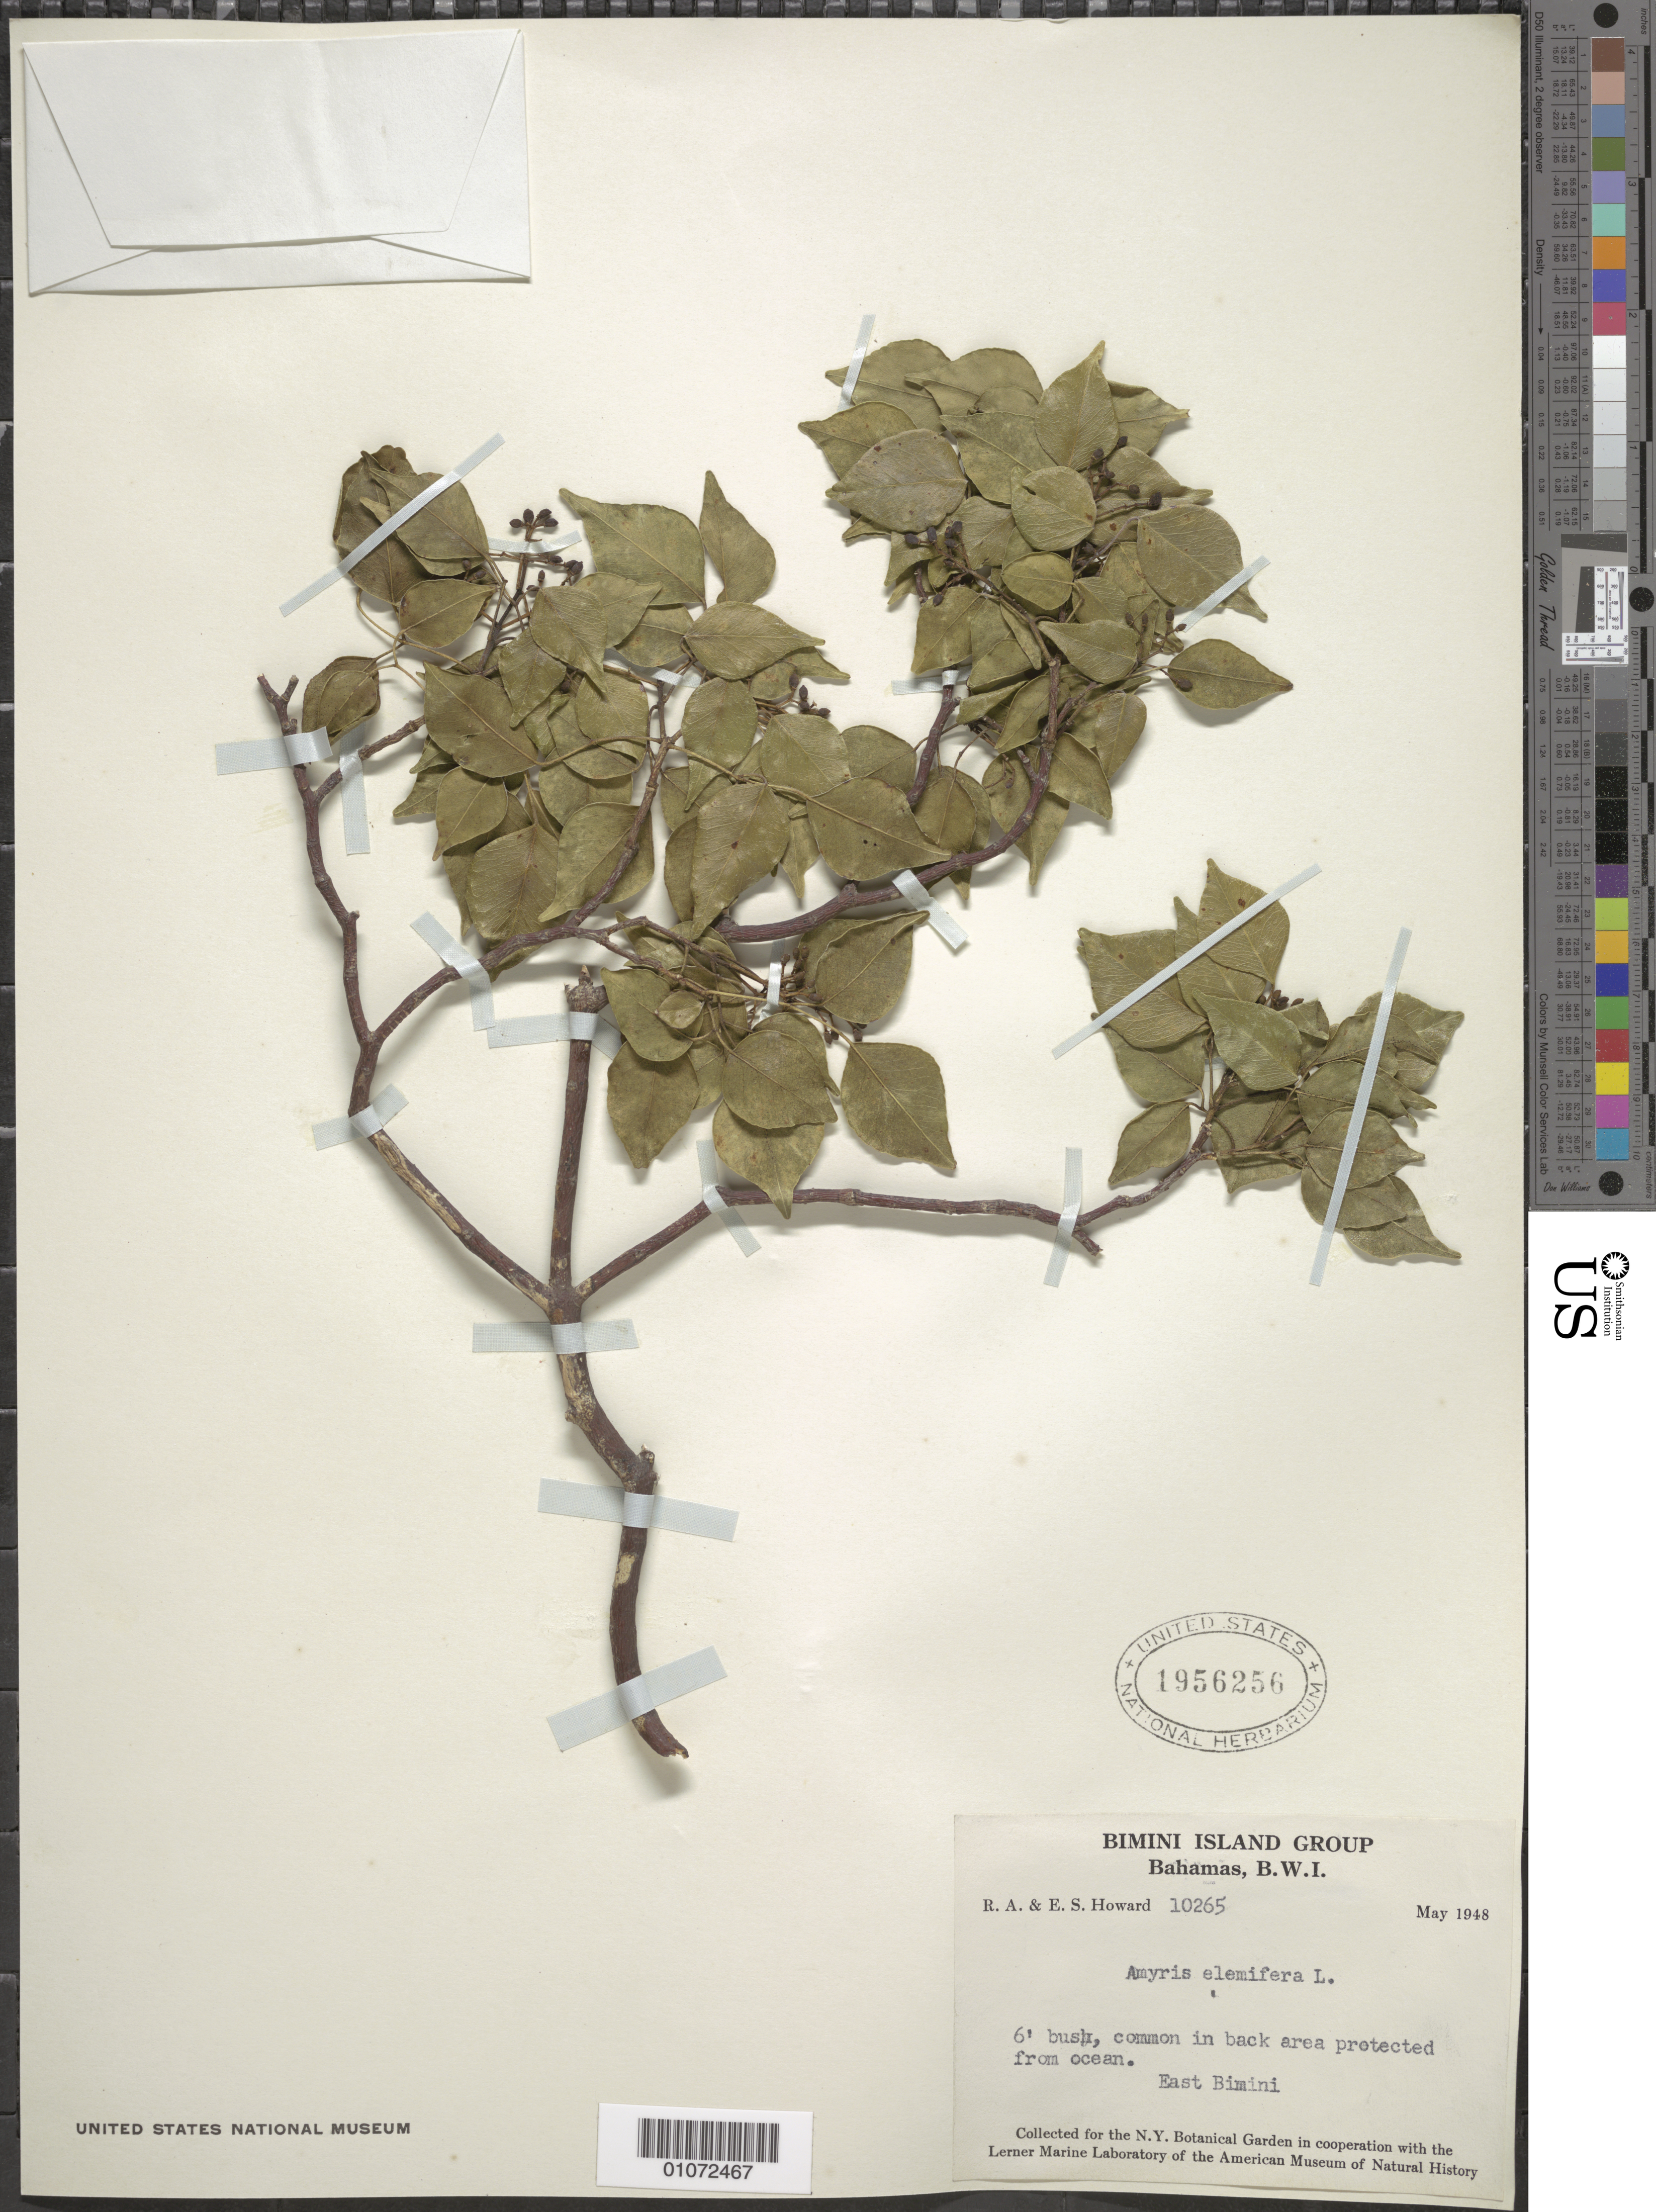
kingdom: Plantae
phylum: Tracheophyta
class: Magnoliopsida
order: Sapindales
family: Rutaceae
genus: Amyris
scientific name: Amyris elemifera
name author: L.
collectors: R. A. Howard & E. S. Howard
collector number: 10265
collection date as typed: May 1948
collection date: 1948-05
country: Bahamas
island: East Bimini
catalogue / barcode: US 1956256